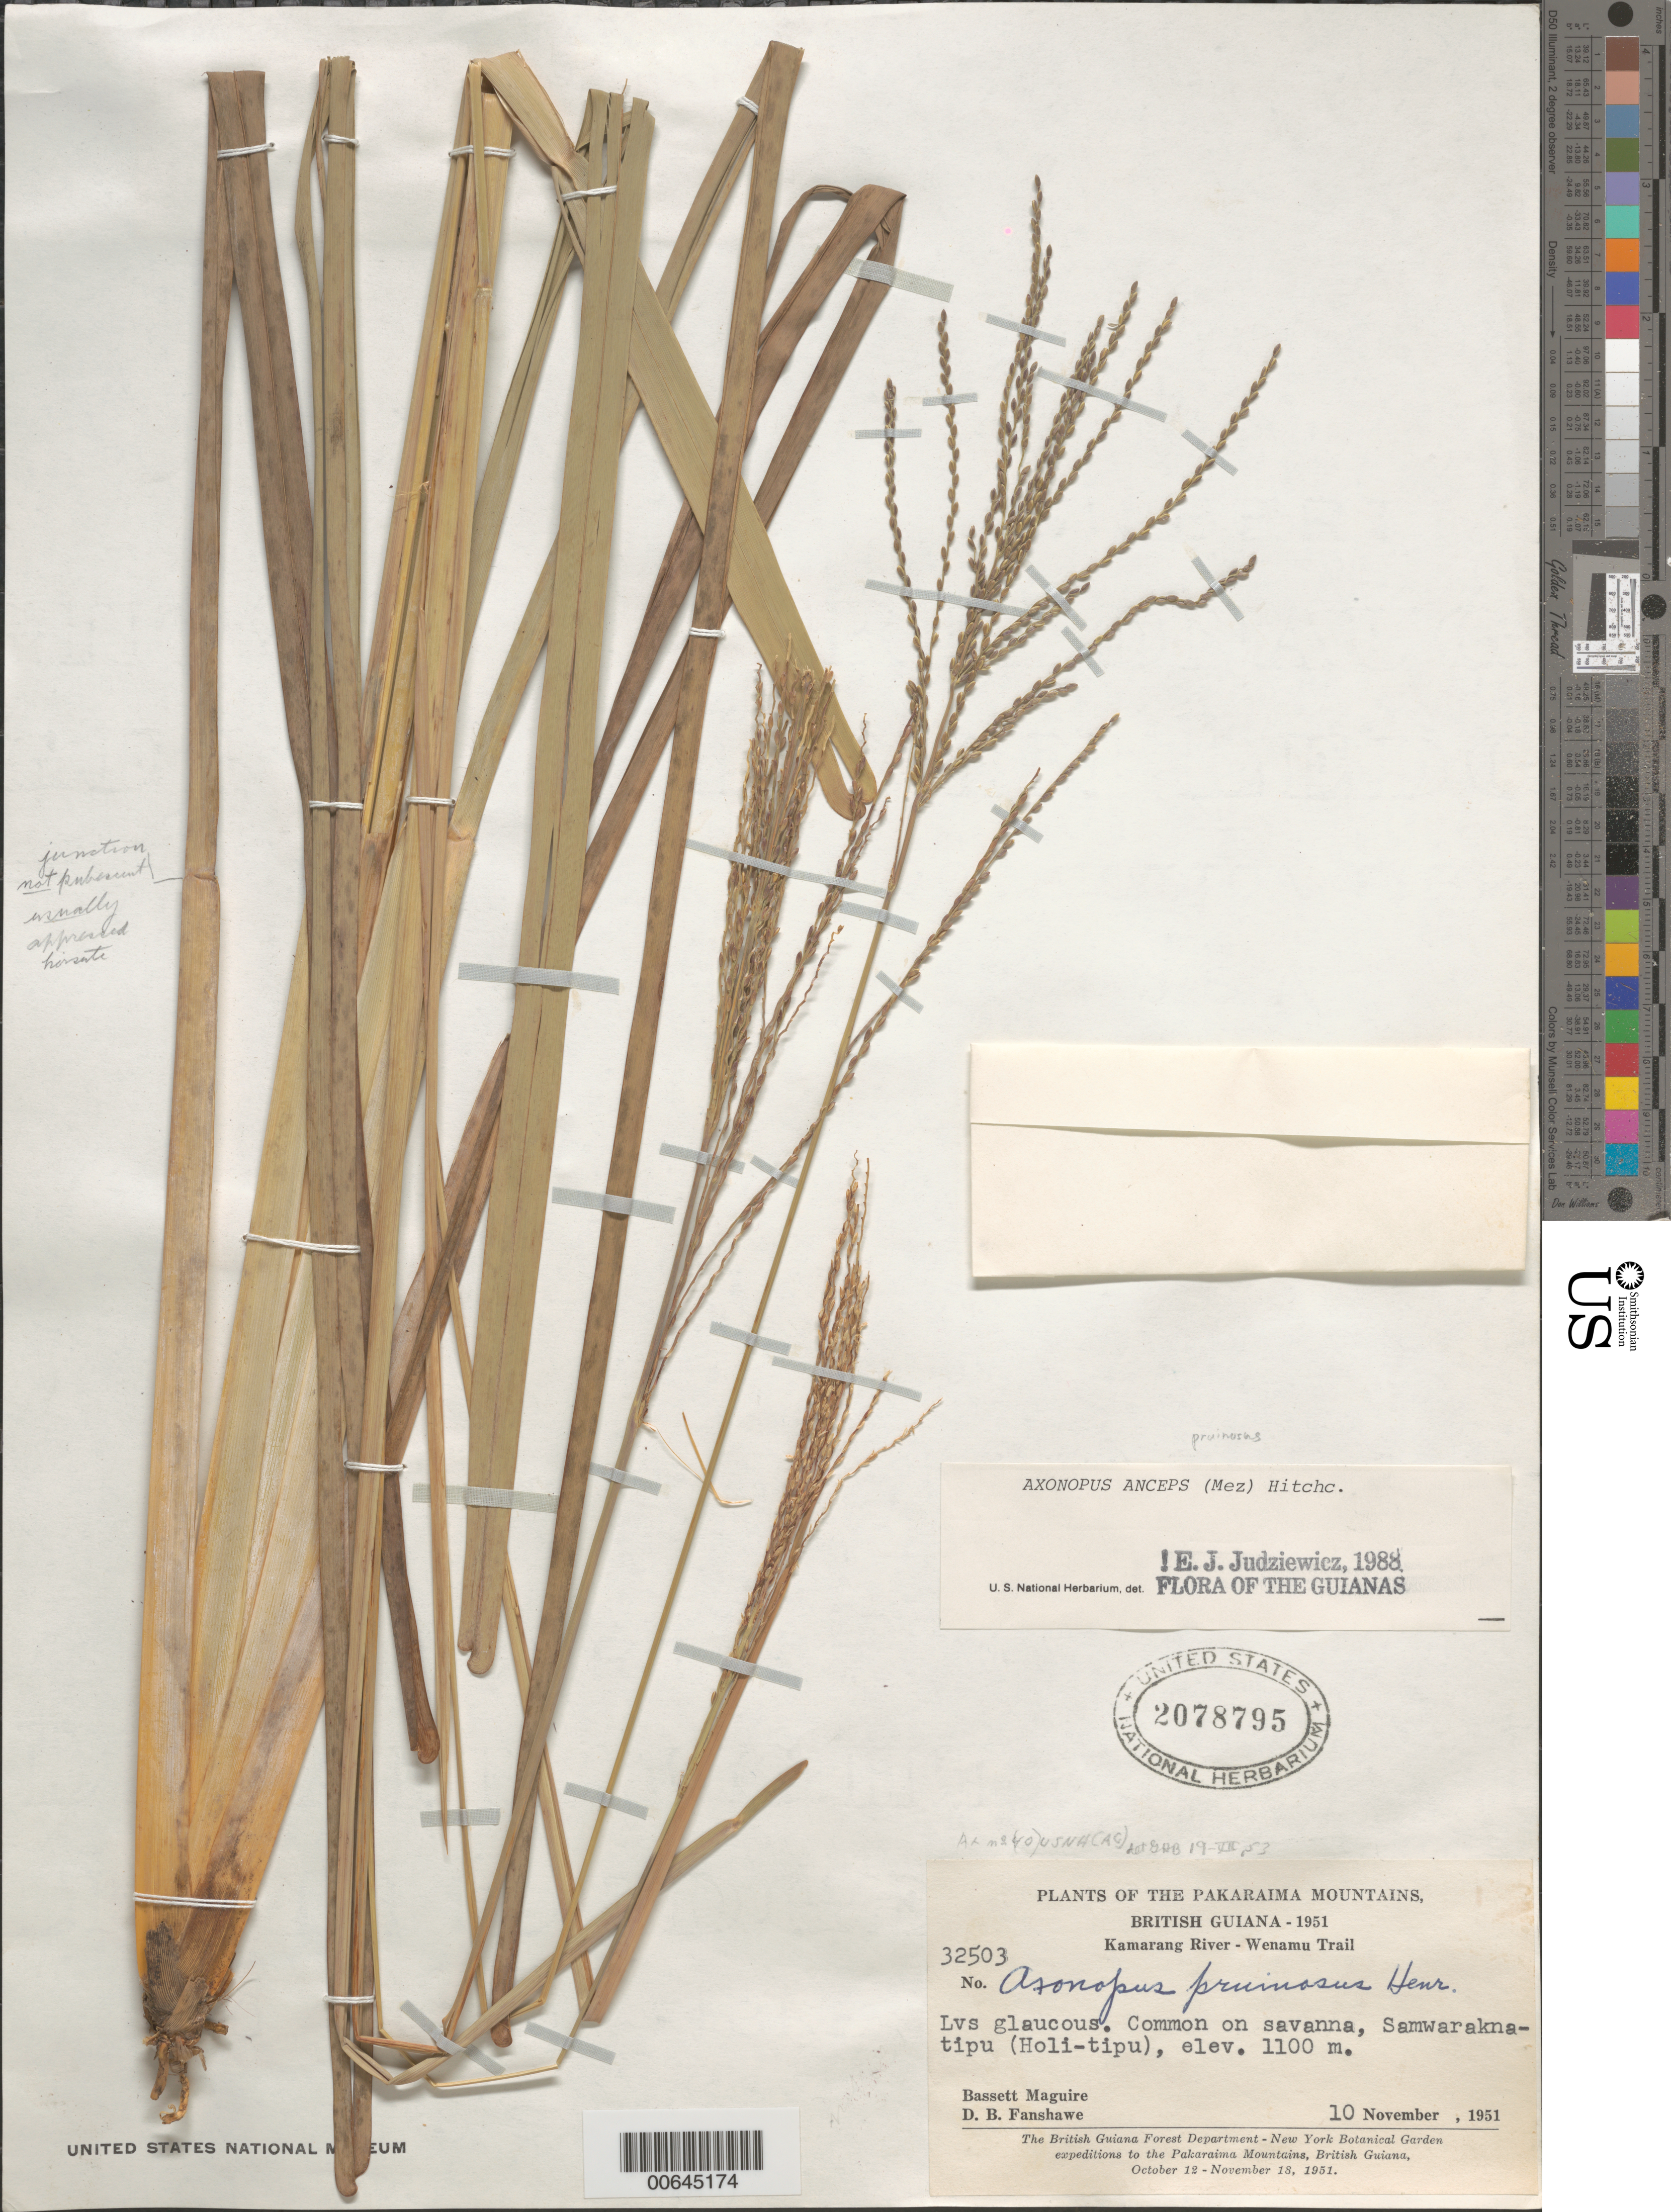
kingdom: Plantae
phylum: Tracheophyta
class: Liliopsida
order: Poales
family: Poaceae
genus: Axonopus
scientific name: Axonopus anceps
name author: (Mez) Hitchc.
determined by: Judziewicz, E. J.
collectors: B. Maguire & D. B. Fanshawe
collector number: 32503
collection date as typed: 10-Nov-51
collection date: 1951-11-10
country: Guyana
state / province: Cuyuni-Mazaruni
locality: Samwarakna-tipu (Holi-tipu), Kamarang River - Wenamu Trail, Pakaraima Mts.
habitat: Savanna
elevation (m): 1100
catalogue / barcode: US 2078795